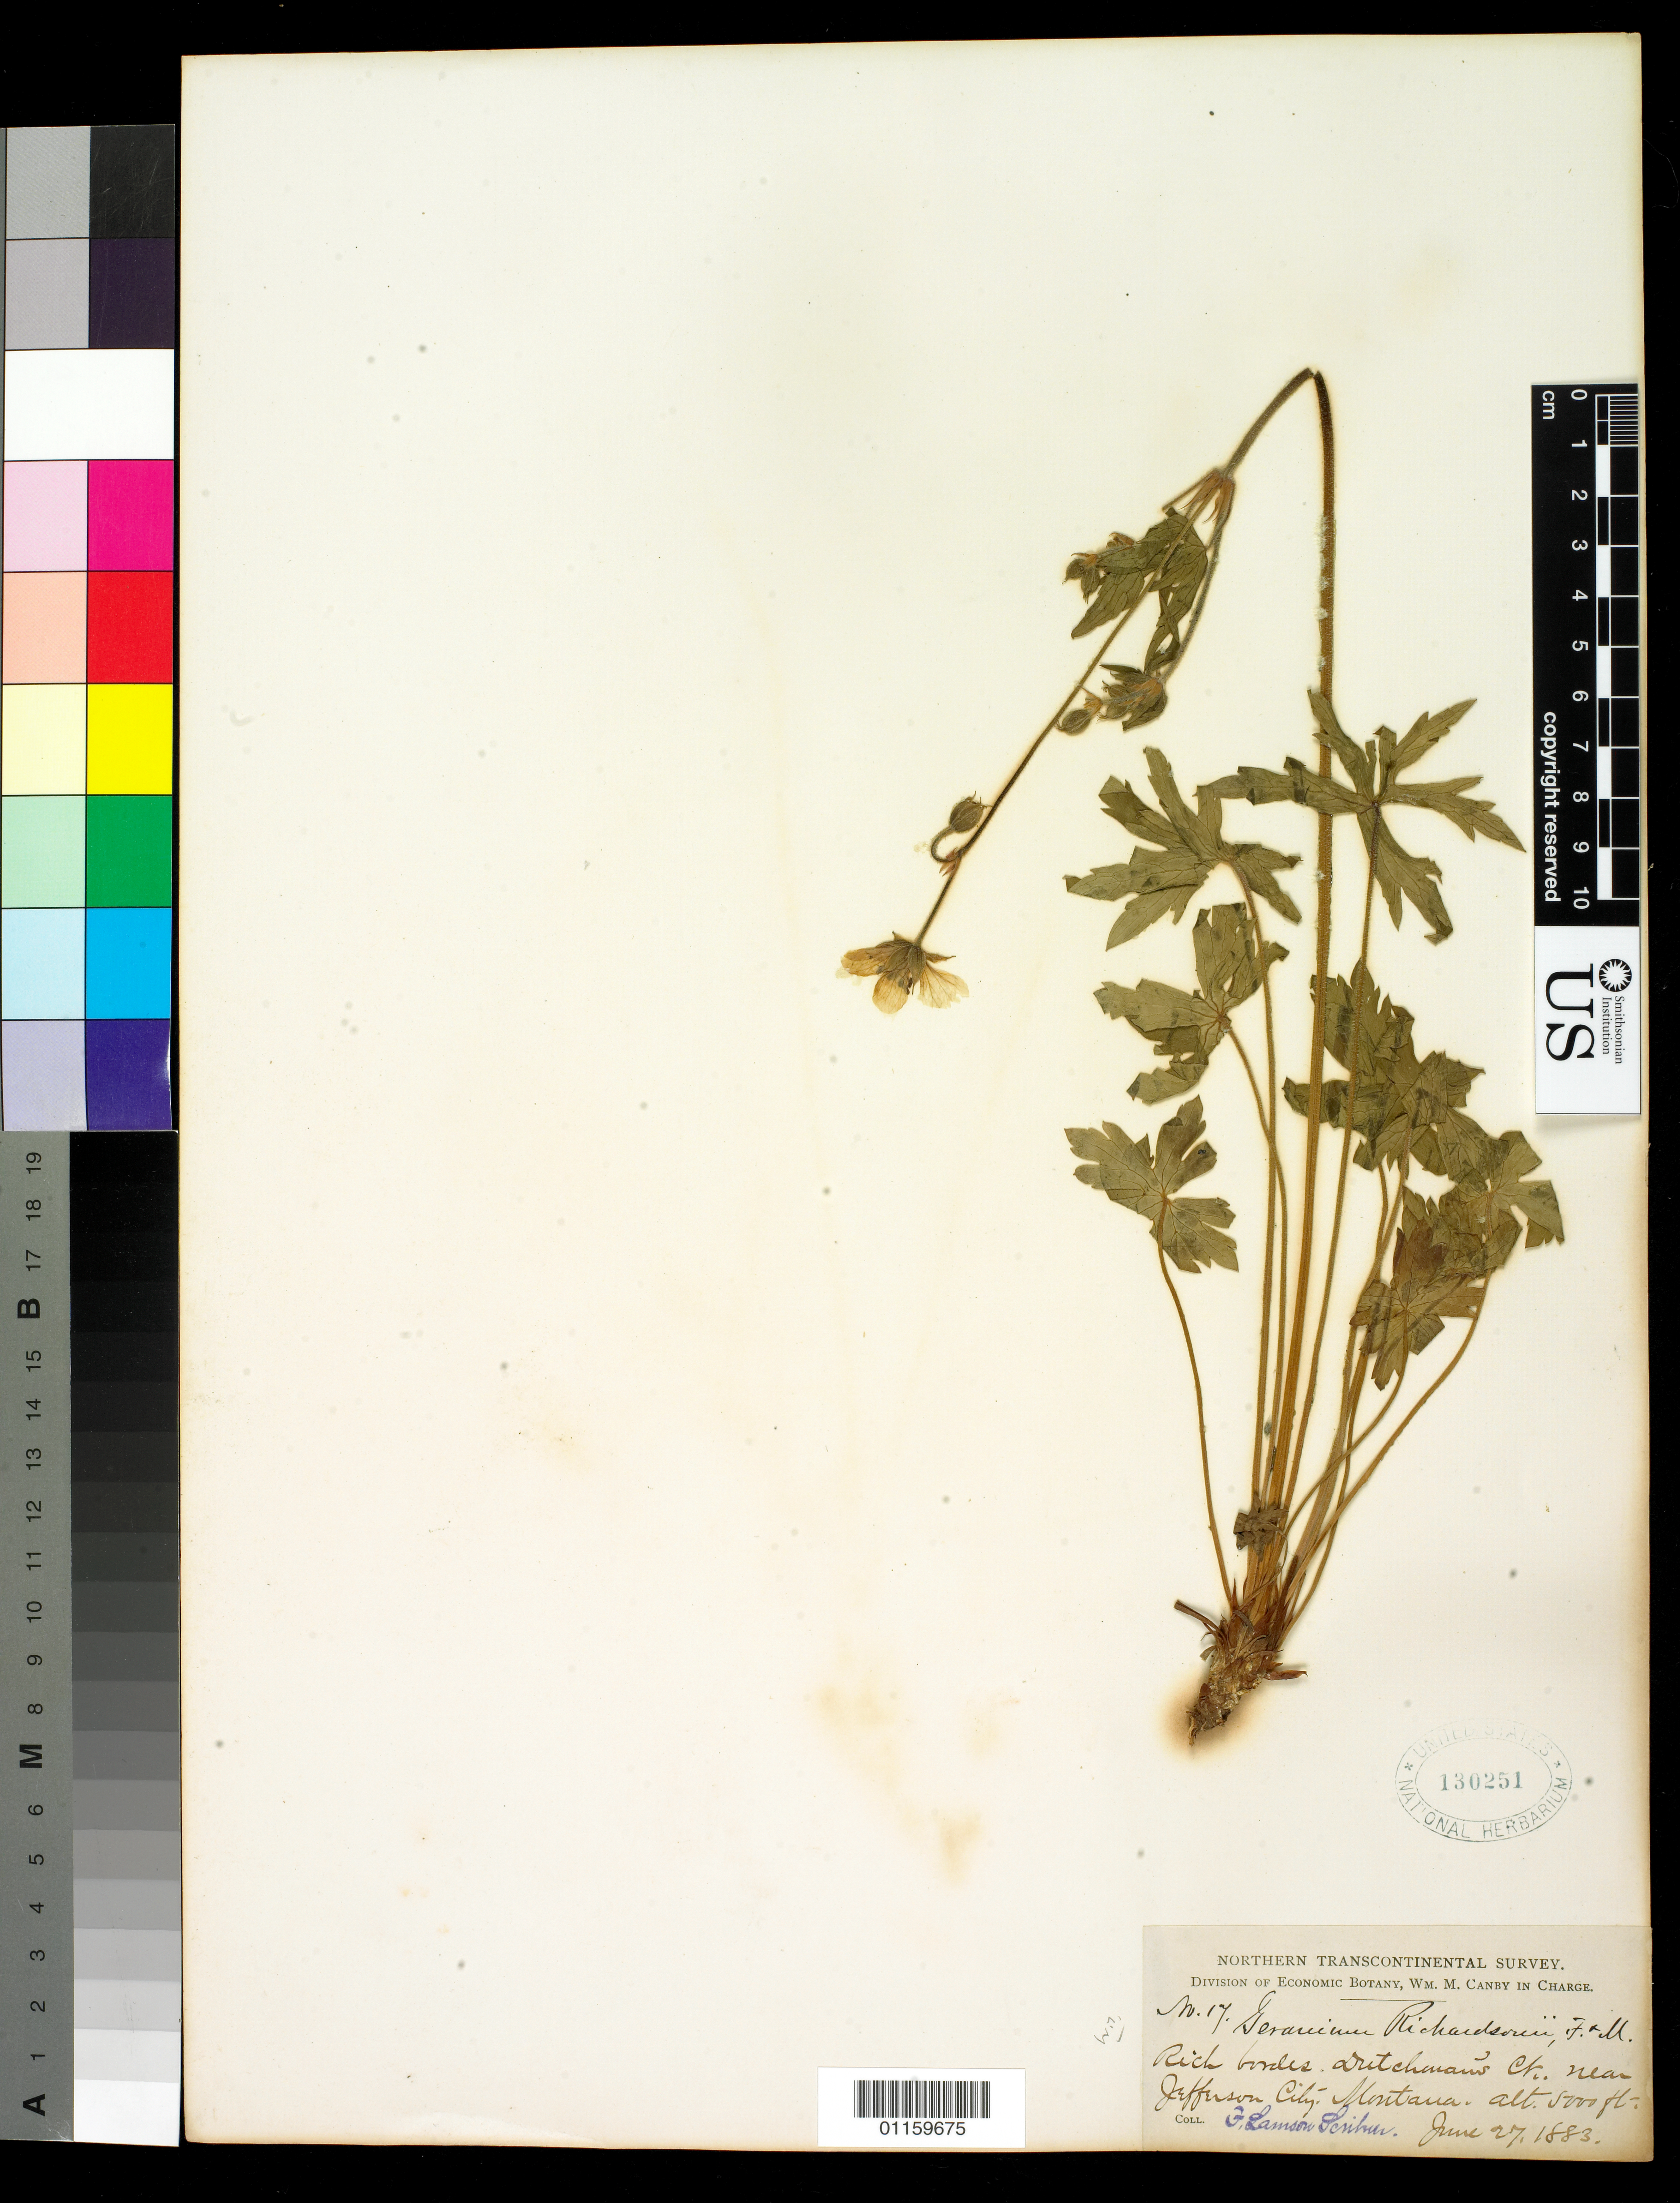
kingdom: Plantae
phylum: Tracheophyta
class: Magnoliopsida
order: Geraniales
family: Geraniaceae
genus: Geranium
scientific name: Geranium richardsonii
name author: Fisch. & Trautv.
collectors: F. L. Scribner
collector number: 17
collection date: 1883-06-27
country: United States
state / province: Montana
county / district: Jefferson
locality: Near Jefferson City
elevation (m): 1524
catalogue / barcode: US 130251